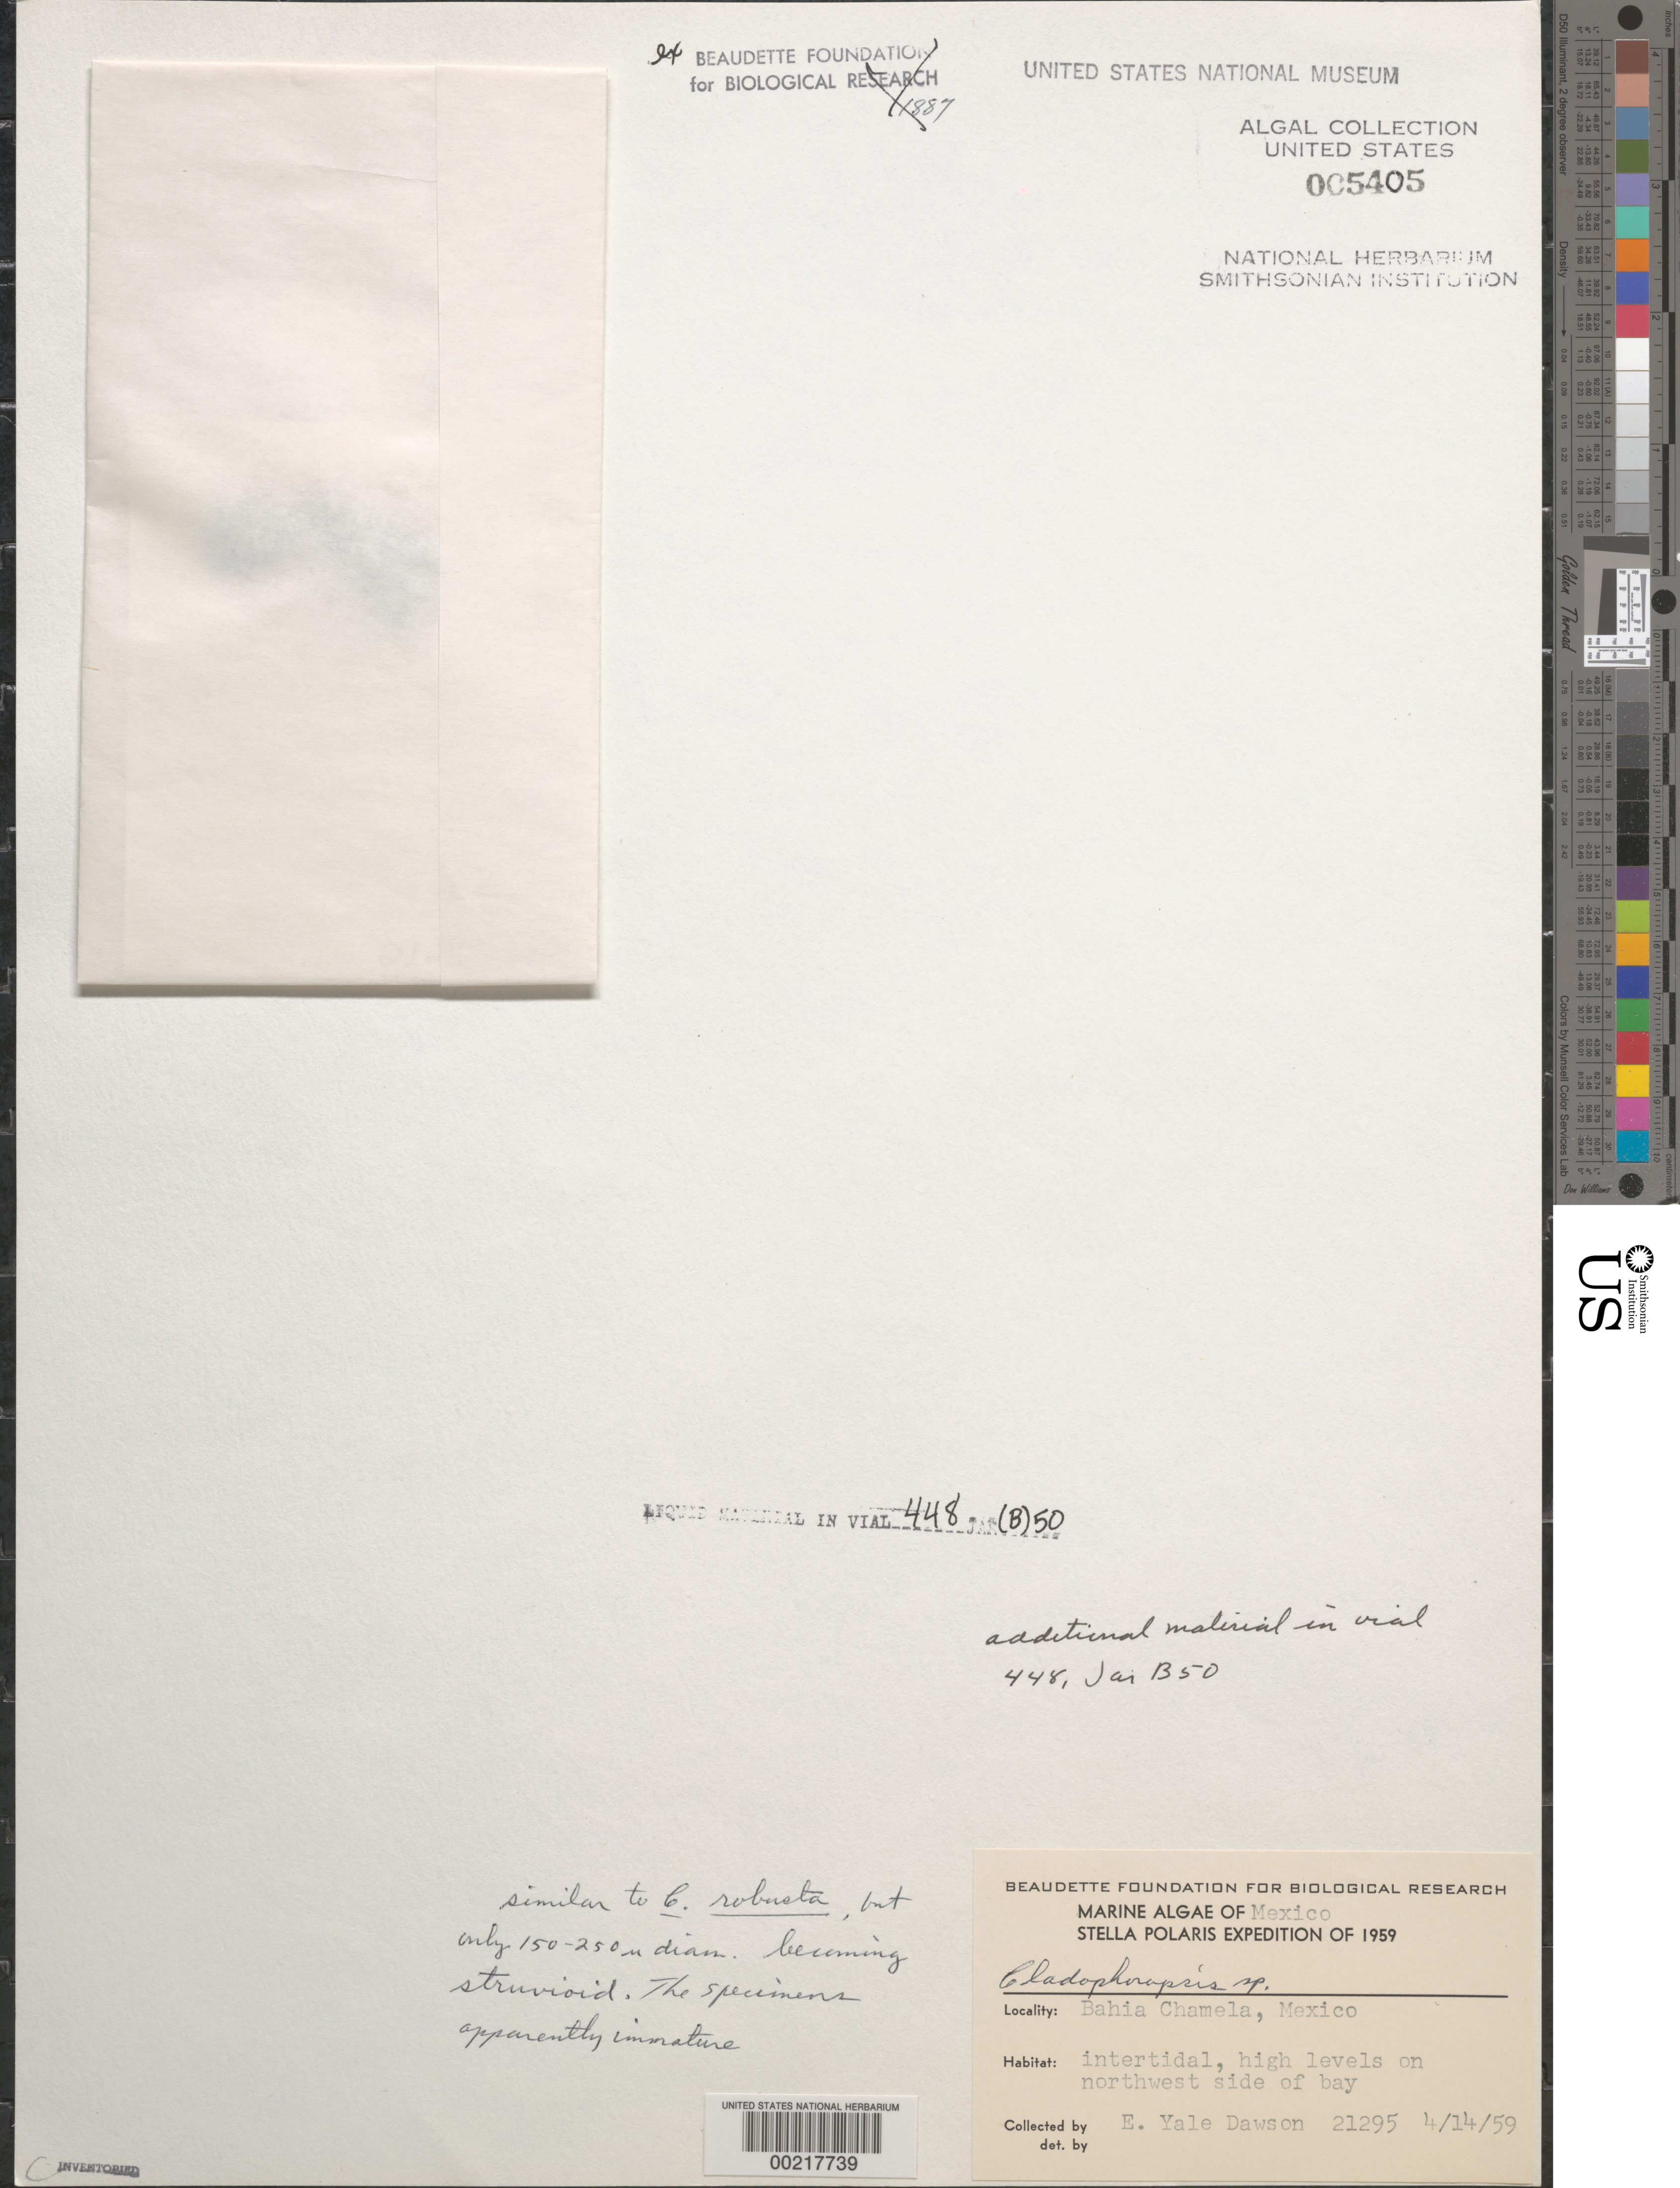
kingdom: Plantae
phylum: Chlorophyta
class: Ulvophyceae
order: Siphonocladales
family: Boodleaceae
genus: Cladophoropsis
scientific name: Cladophoropsis sp.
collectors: E. Y. Dawson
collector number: EYD 21295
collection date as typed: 4/14/59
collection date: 1959-04-14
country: Mexico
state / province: Jalisco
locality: Bahia Chamela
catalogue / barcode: US 5405